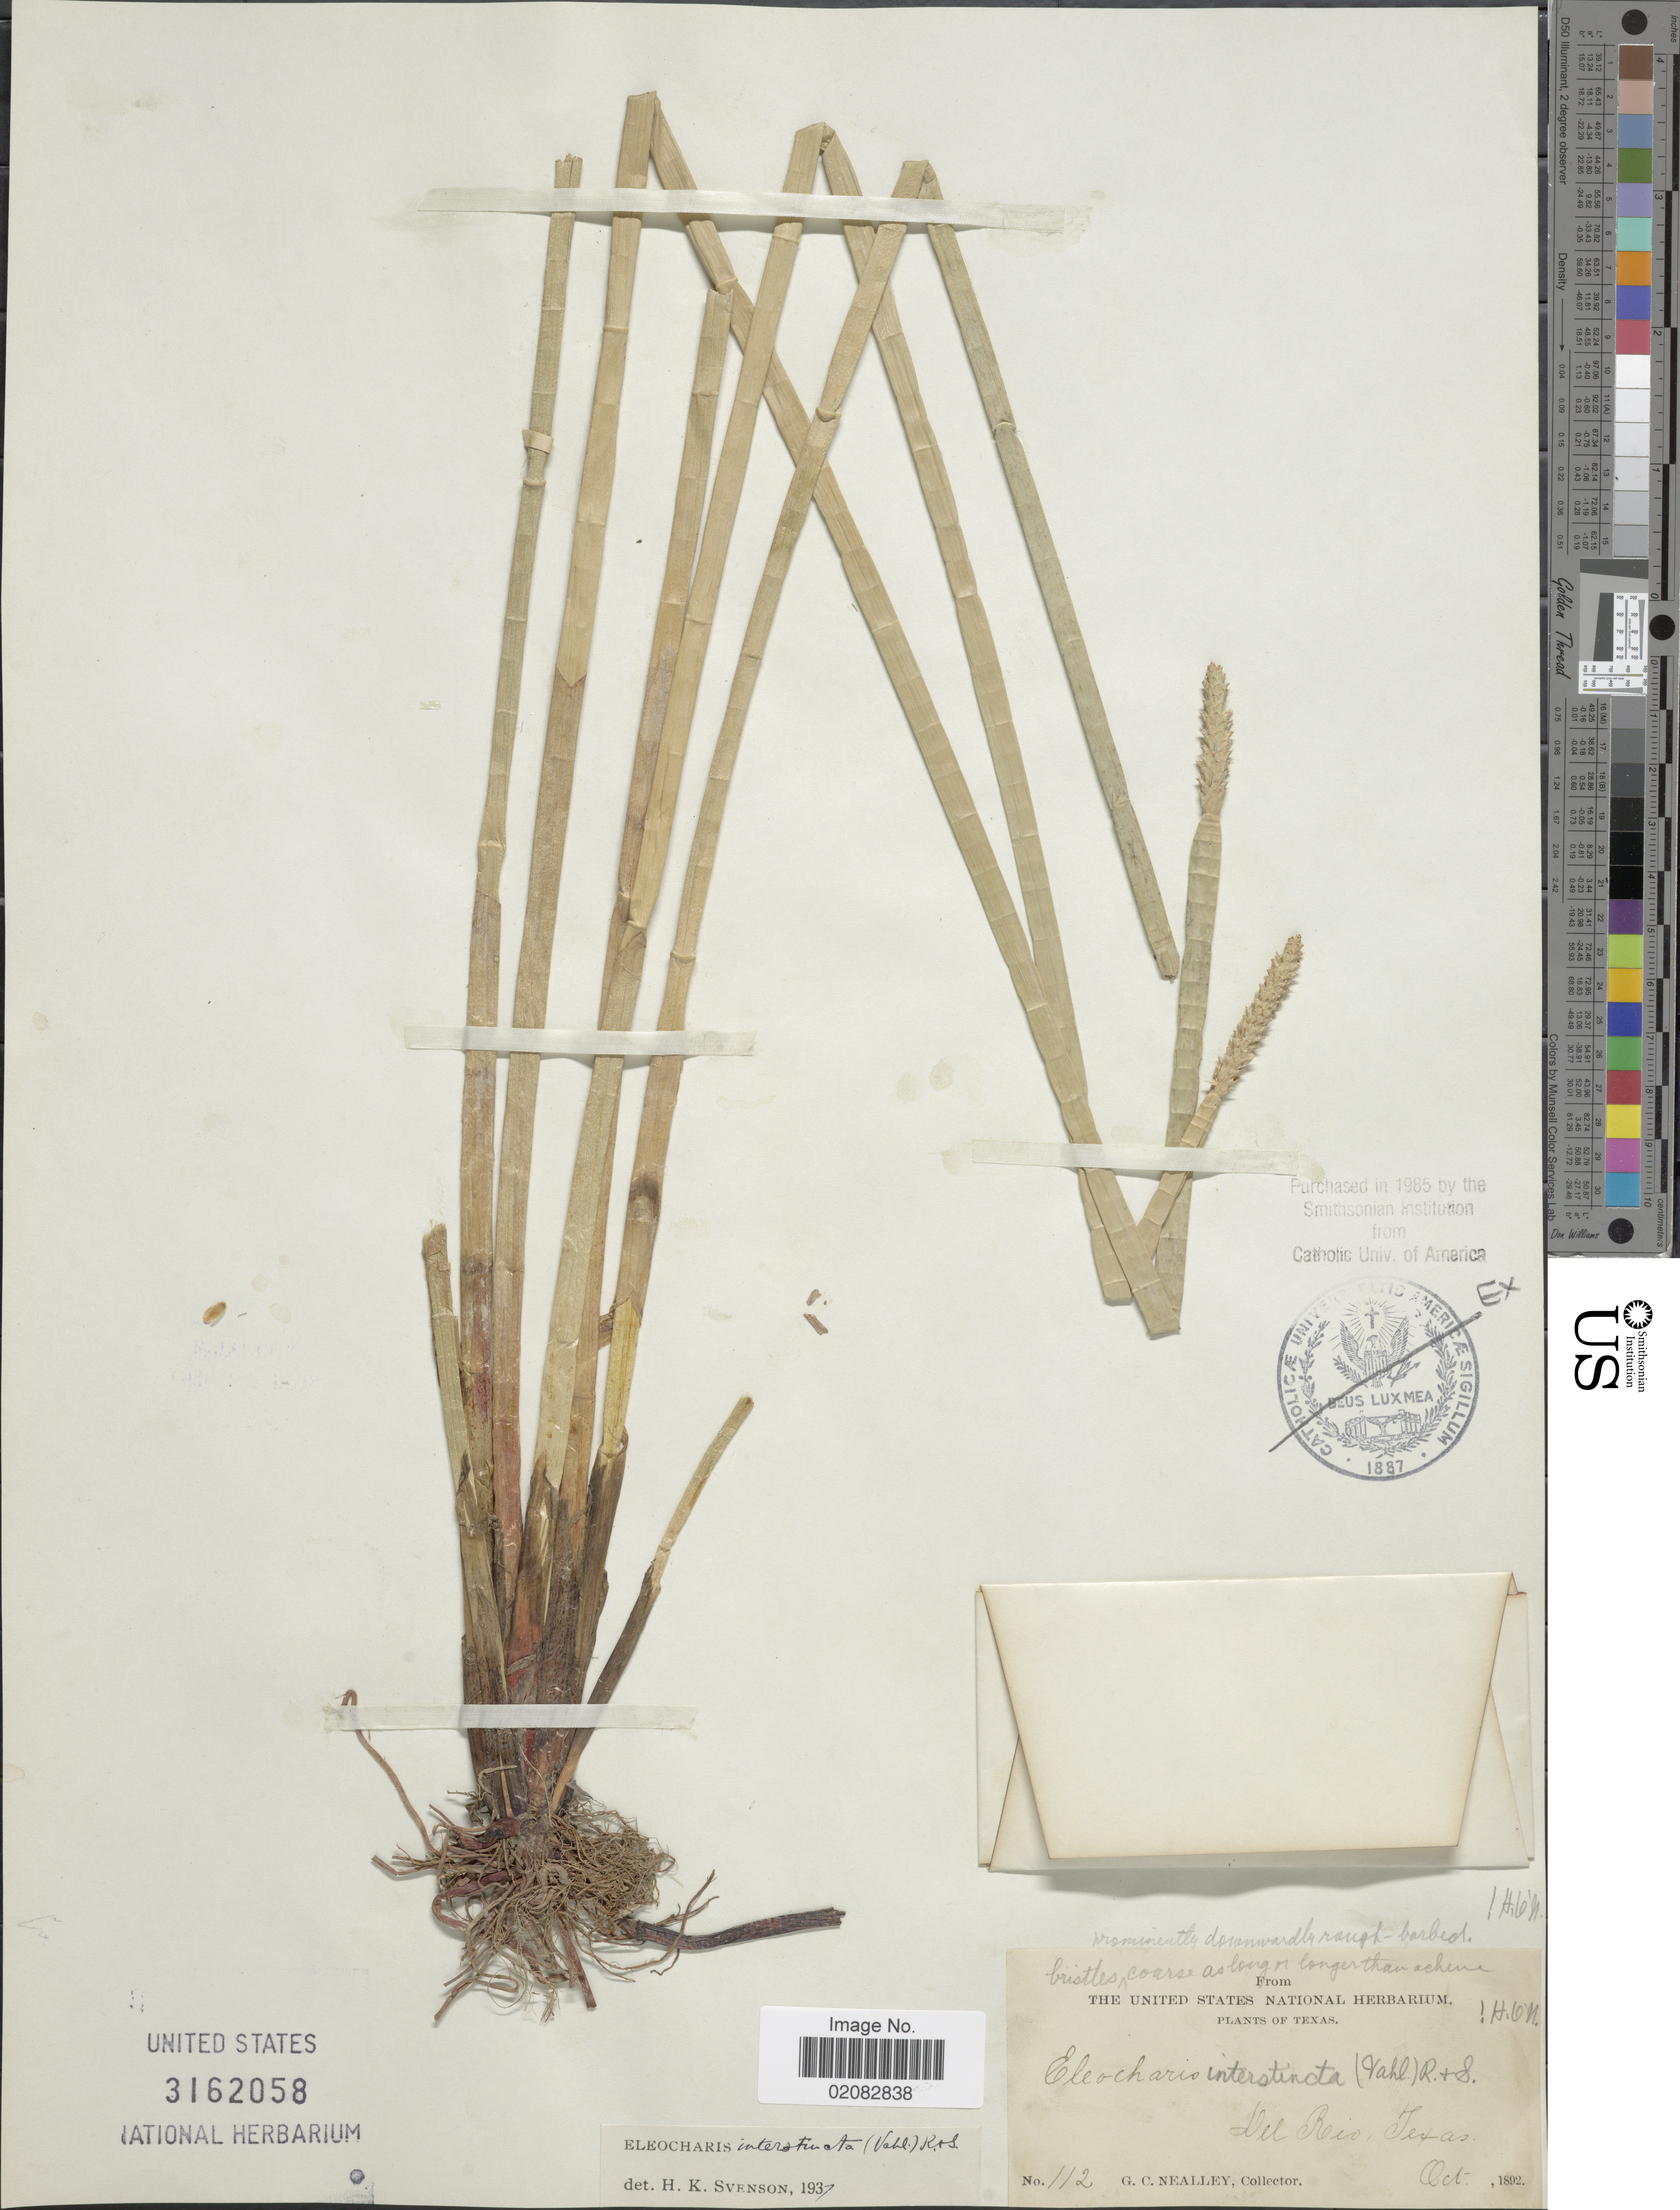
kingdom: Plantae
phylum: Tracheophyta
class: Liliopsida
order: Poales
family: Cyperaceae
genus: Eleocharis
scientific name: Eleocharis interstincta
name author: (Vahl) Roem. & Schult.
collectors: G. C. Nealley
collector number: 112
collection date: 1892-10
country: United States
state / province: Texas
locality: Del Rio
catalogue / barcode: US 3162058